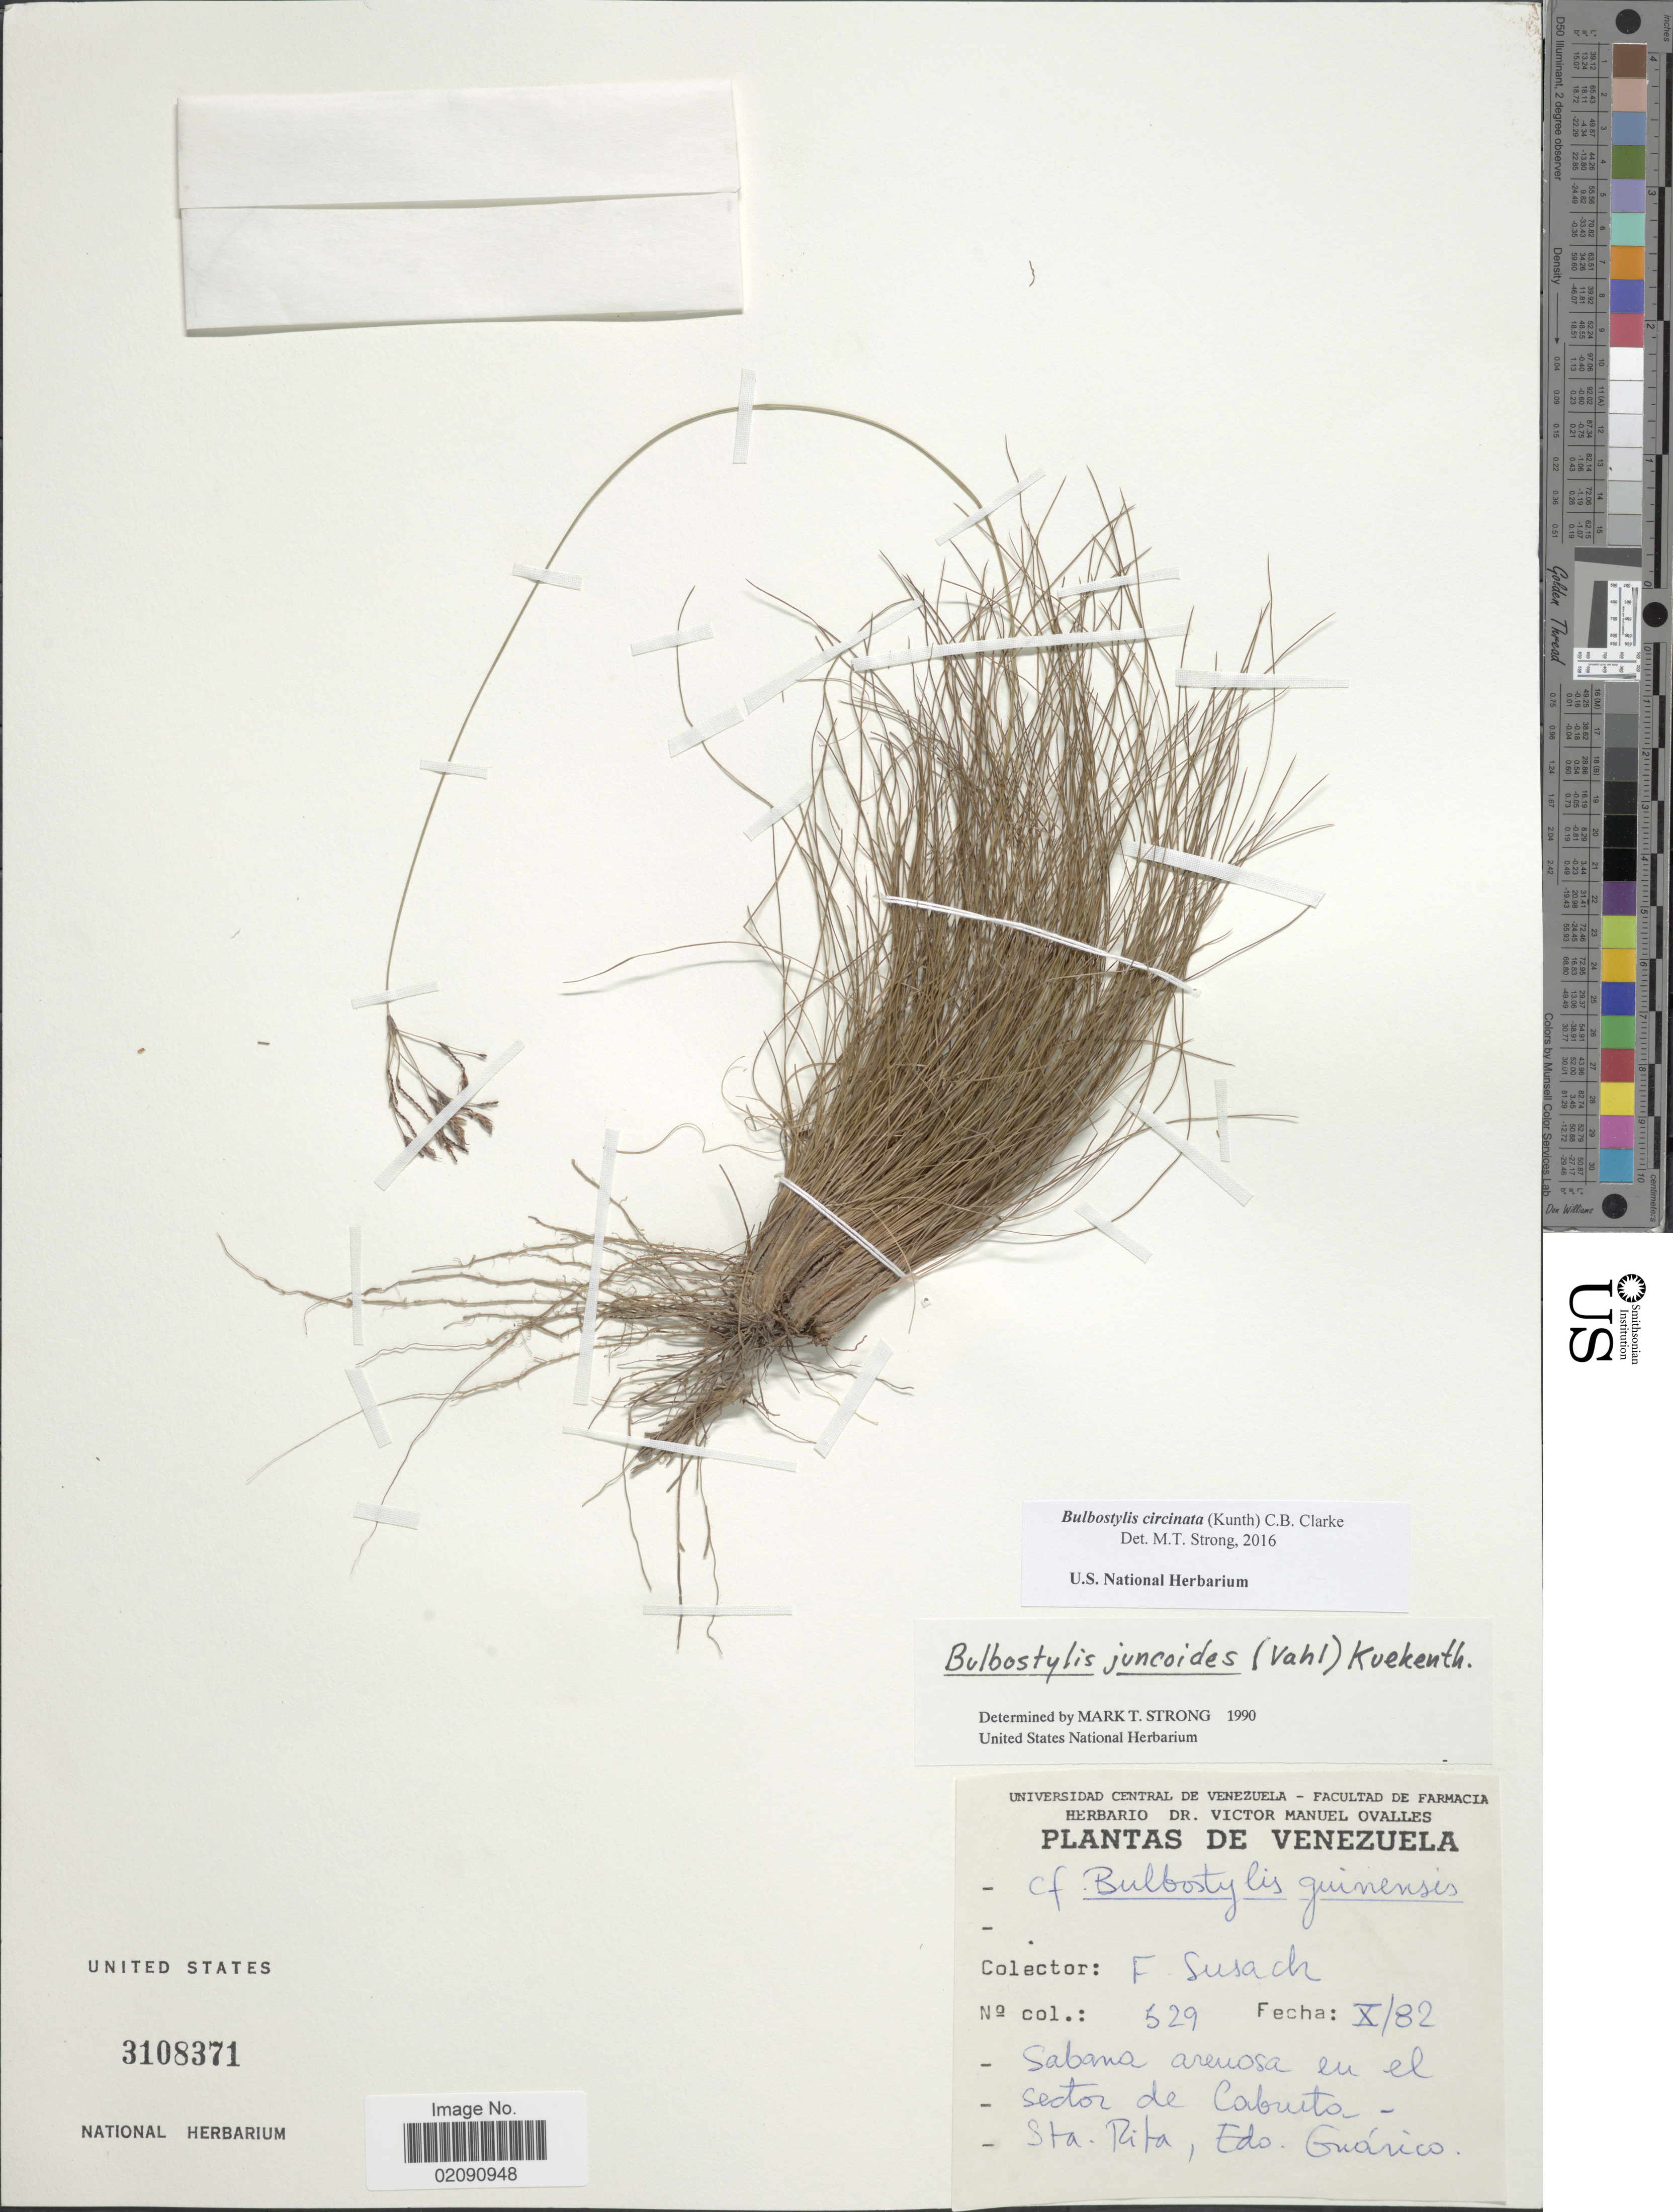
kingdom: Plantae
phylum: Tracheophyta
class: Liliopsida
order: Poales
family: Cyperaceae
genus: Bulbostylis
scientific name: Bulbostylis circinata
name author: (Kunth) C.B. Clarke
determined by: Strong, M. T., (US), Smithsonian Institution - National Museum of Natural History (UNITED STATES)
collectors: F. Susach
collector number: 529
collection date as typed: Transcribed d/m/y: /10/82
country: Venezuela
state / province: Guárico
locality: Sabana arenoso en el sector de Cabruta, Sta. Rita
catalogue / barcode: US 3108371